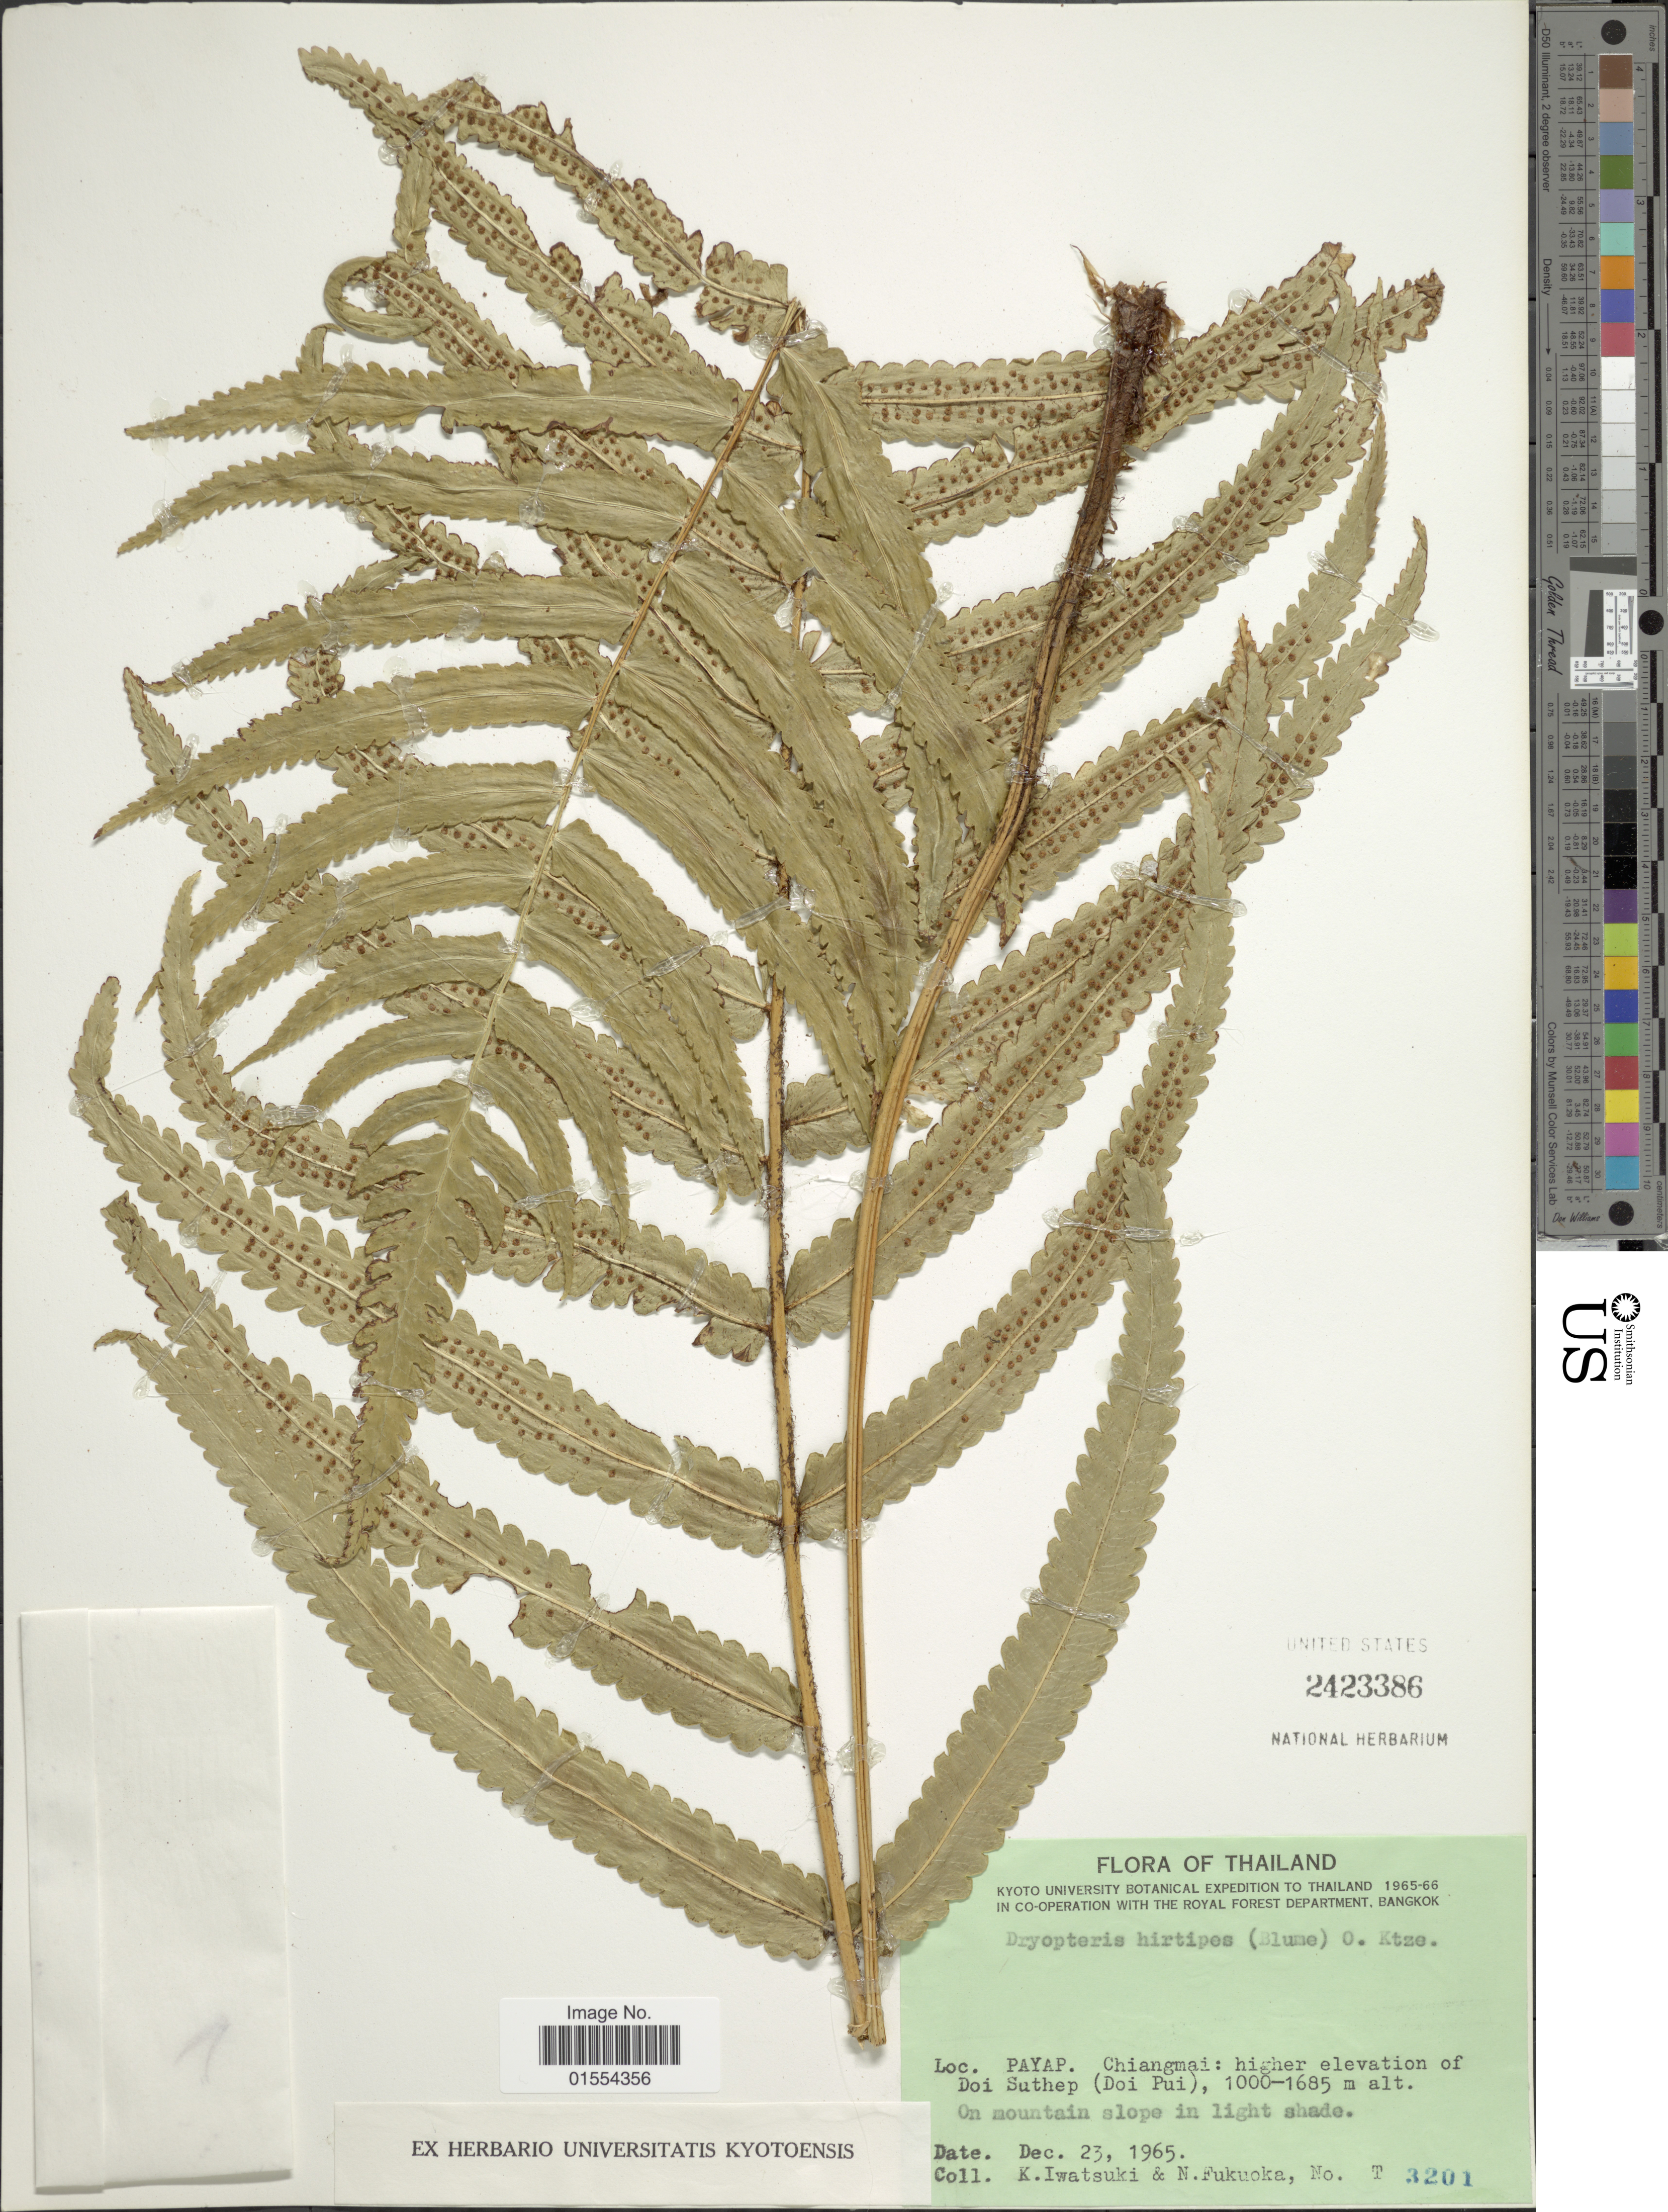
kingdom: Plantae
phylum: Tracheophyta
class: Polypodiopsida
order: Polypodiales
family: Dryopteridaceae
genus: Dryopteris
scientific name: Dryopteris hirtipes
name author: (Blume) Kuntze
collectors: K. Iwatsuki & N. Fukuoka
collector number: T3201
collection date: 1965-12-23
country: Thailand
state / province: Chiang Mai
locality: Thailand, Payap. Chiangmai: higher elevation of Doi Suthep (Doi Pui).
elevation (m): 1000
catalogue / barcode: US 2423386